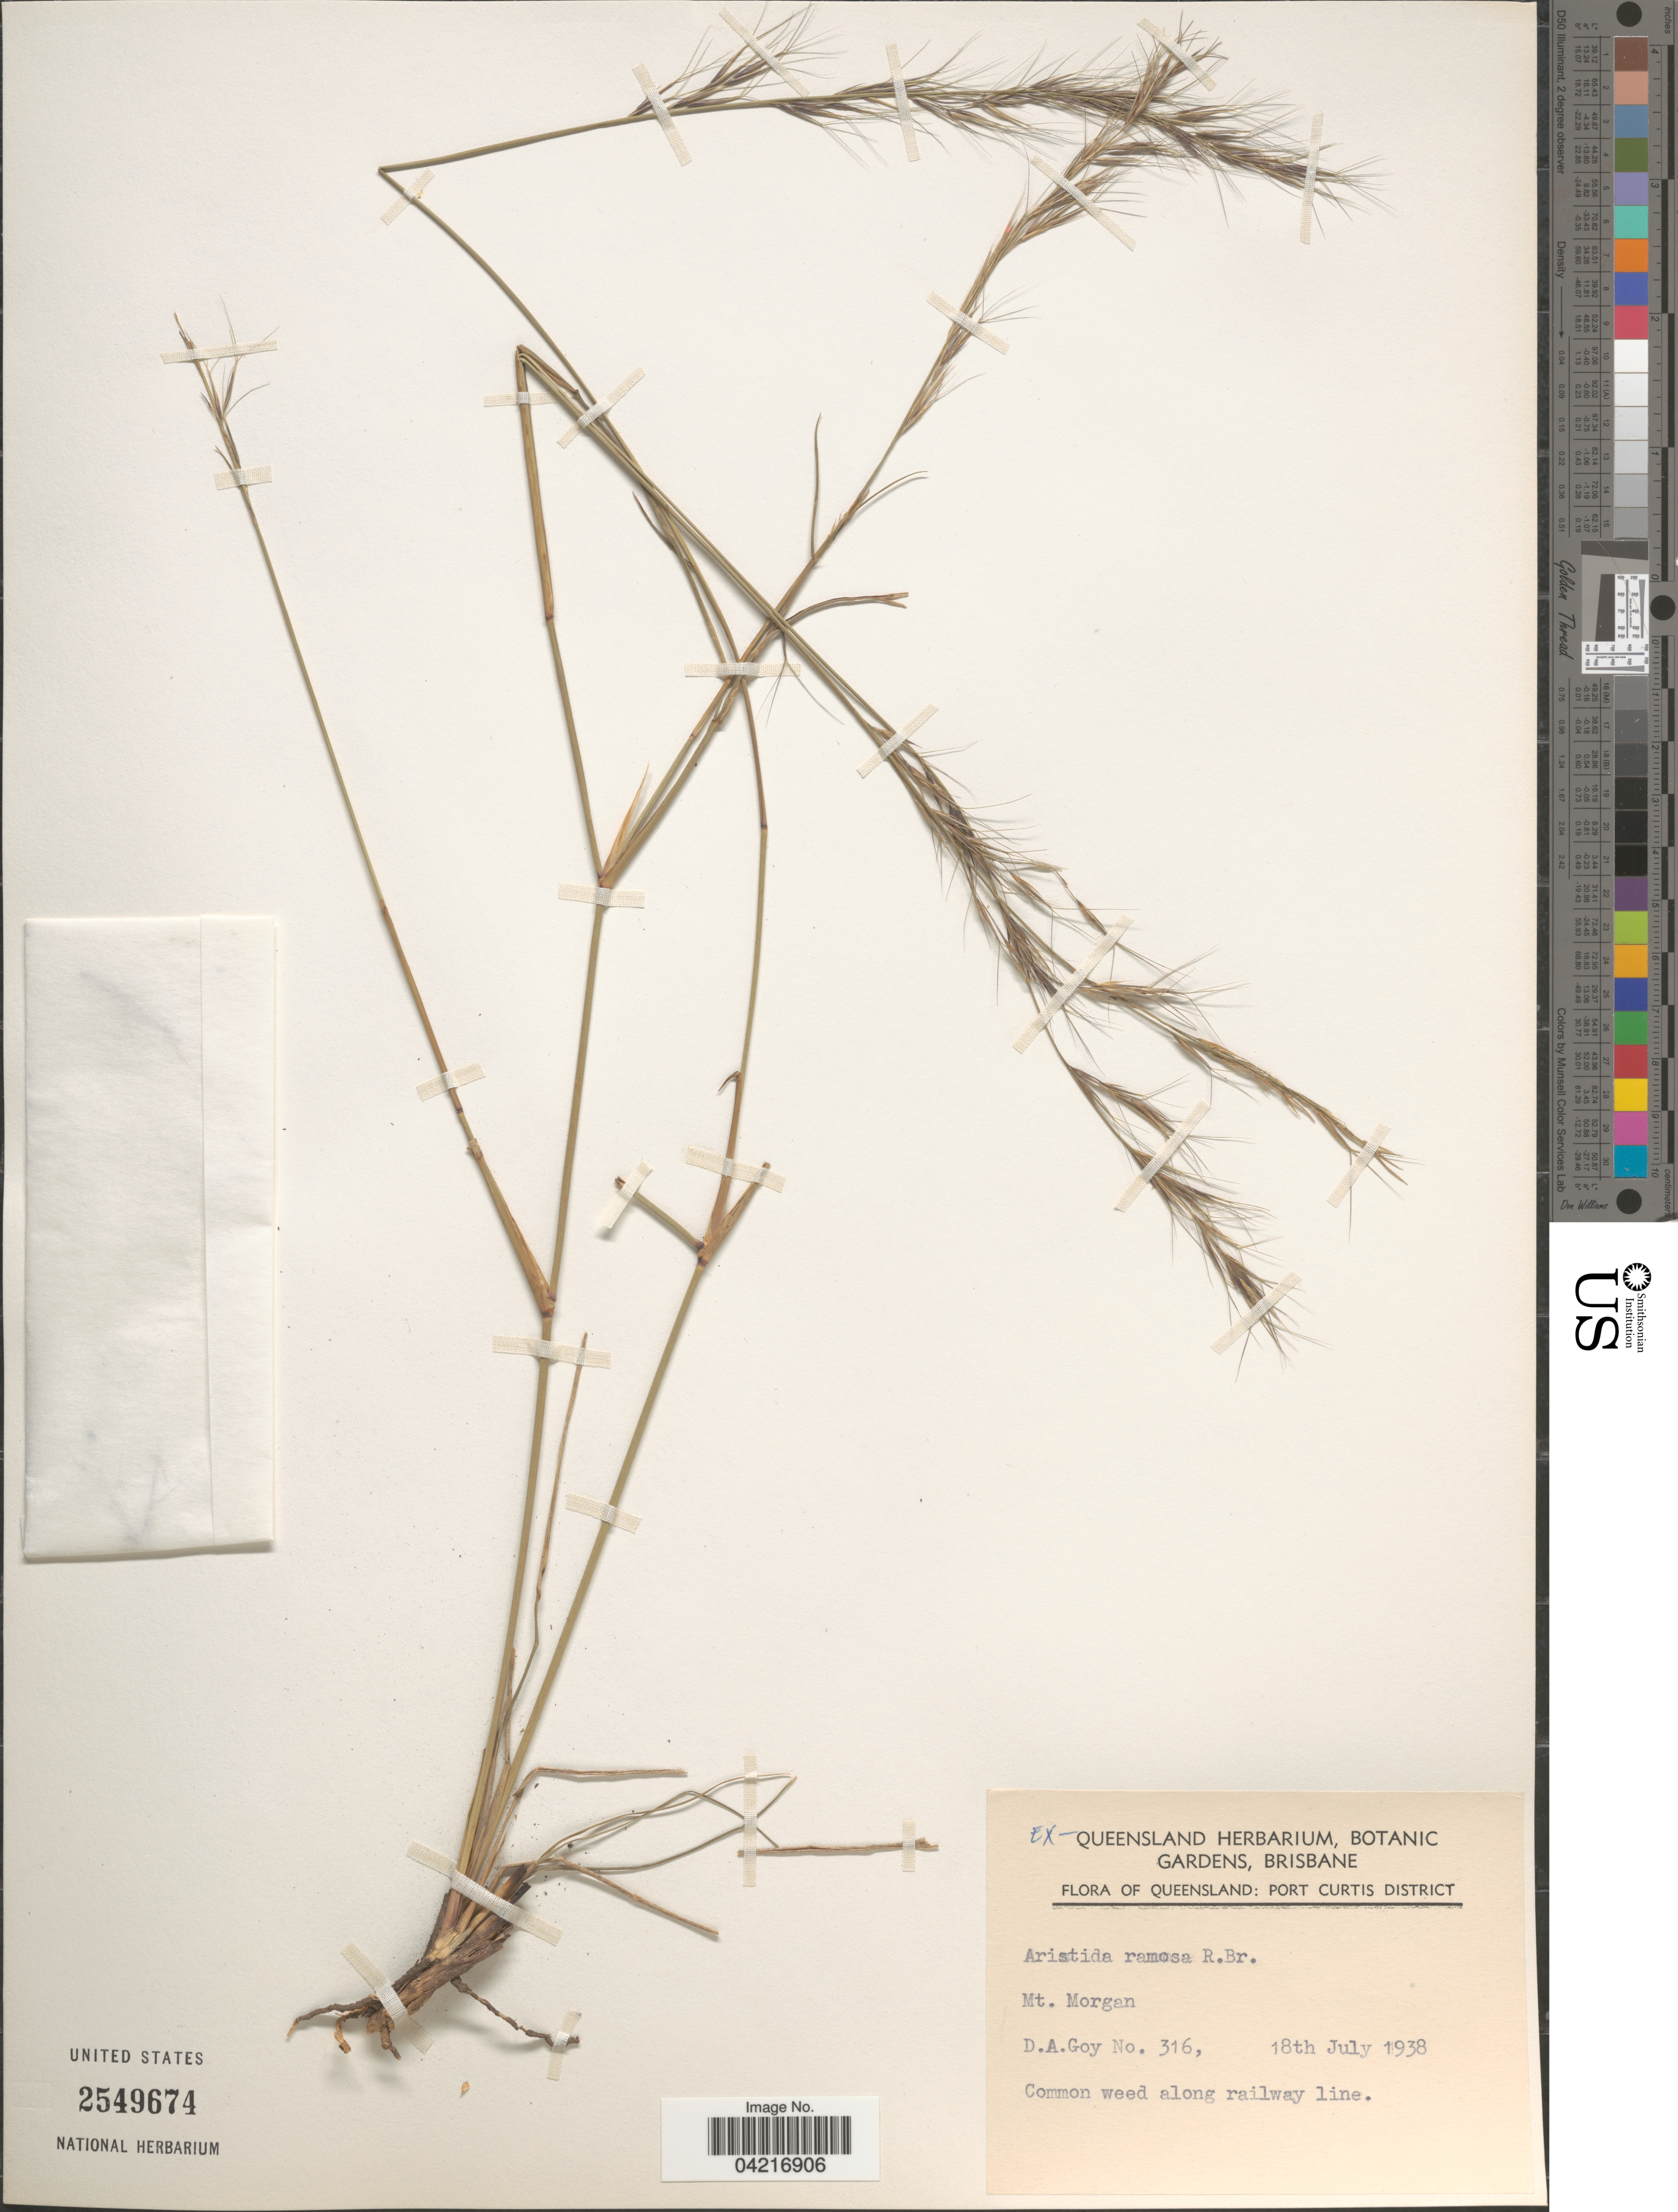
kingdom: Plantae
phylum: Tracheophyta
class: Liliopsida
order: Poales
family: Poaceae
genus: Aristida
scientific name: Aristida ramosa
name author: R. Br.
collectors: D. Goy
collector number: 316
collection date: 1938-07-18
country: Australia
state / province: Queensland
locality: Port Curtis District. Mt. Morgan.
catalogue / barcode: US 2549674